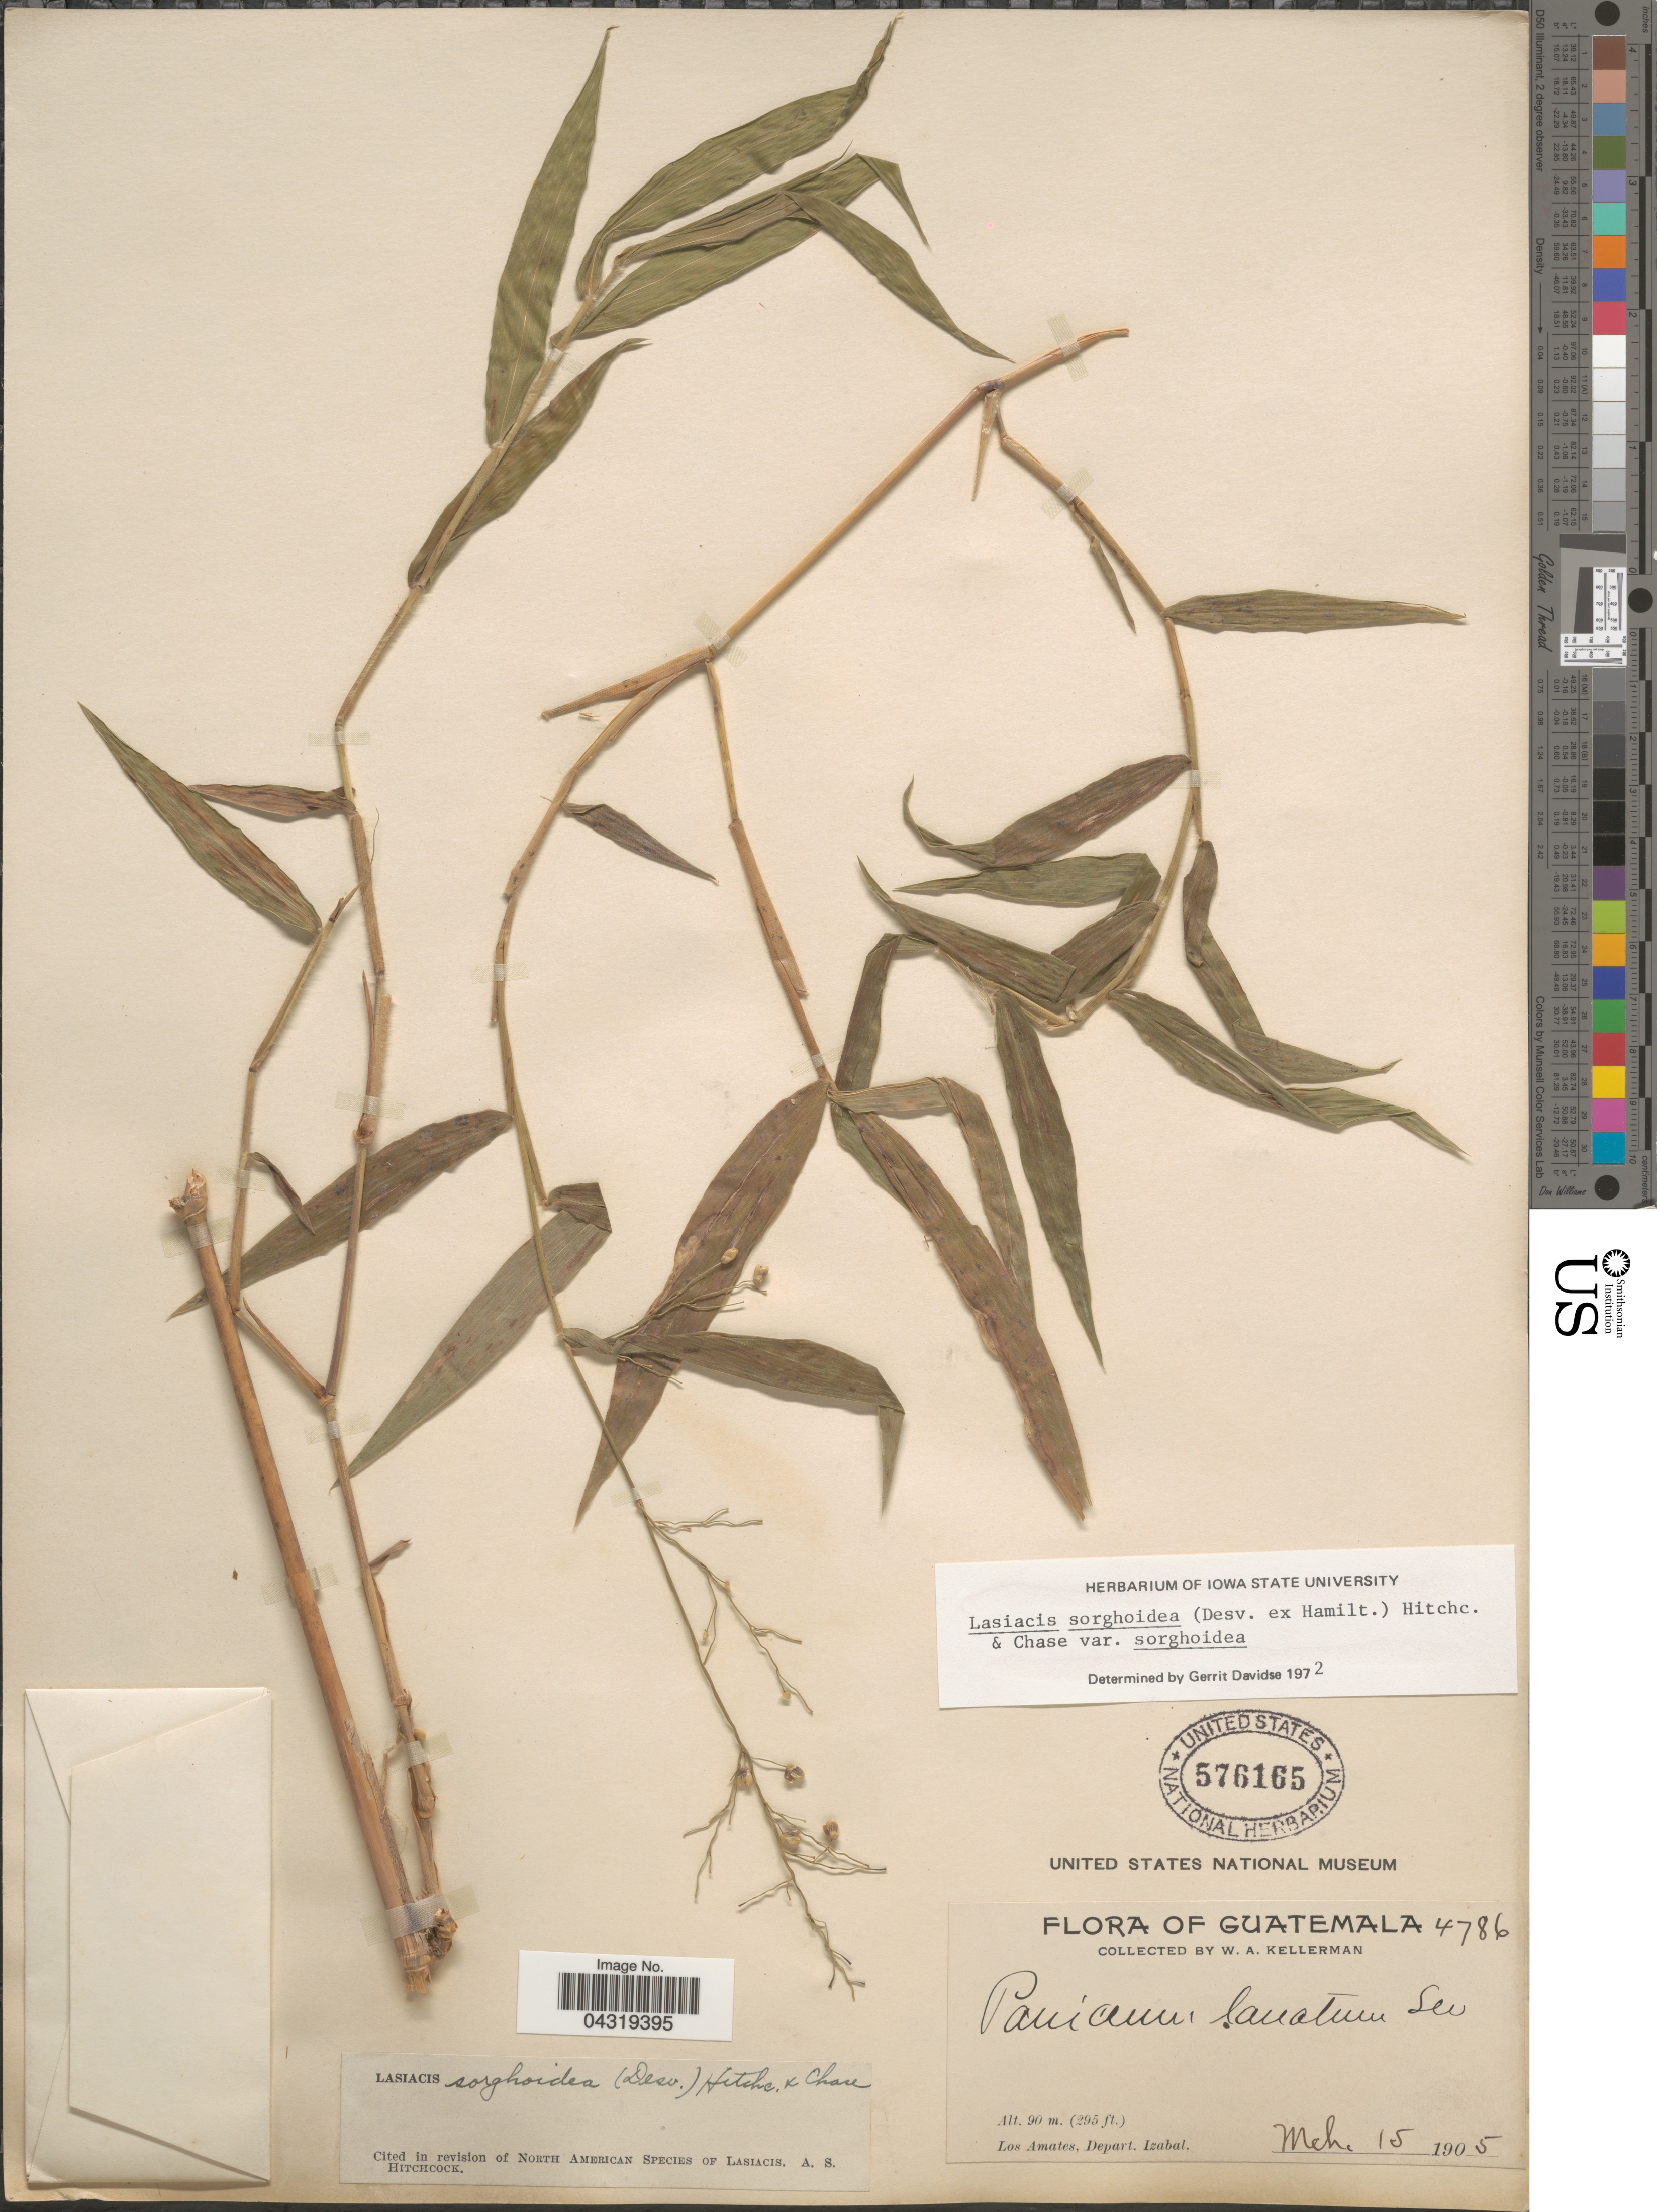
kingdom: Plantae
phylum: Tracheophyta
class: Liliopsida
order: Poales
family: Poaceae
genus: Lasiacis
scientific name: Lasiacis sorghoidea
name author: (Desv. ex Ham.) Hitchc. & Chase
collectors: W. Kellerman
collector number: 4786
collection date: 1905-03-15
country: Guatemala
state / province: Izabal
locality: Los Amates, Depart. Izabal.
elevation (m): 90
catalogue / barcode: US 576165